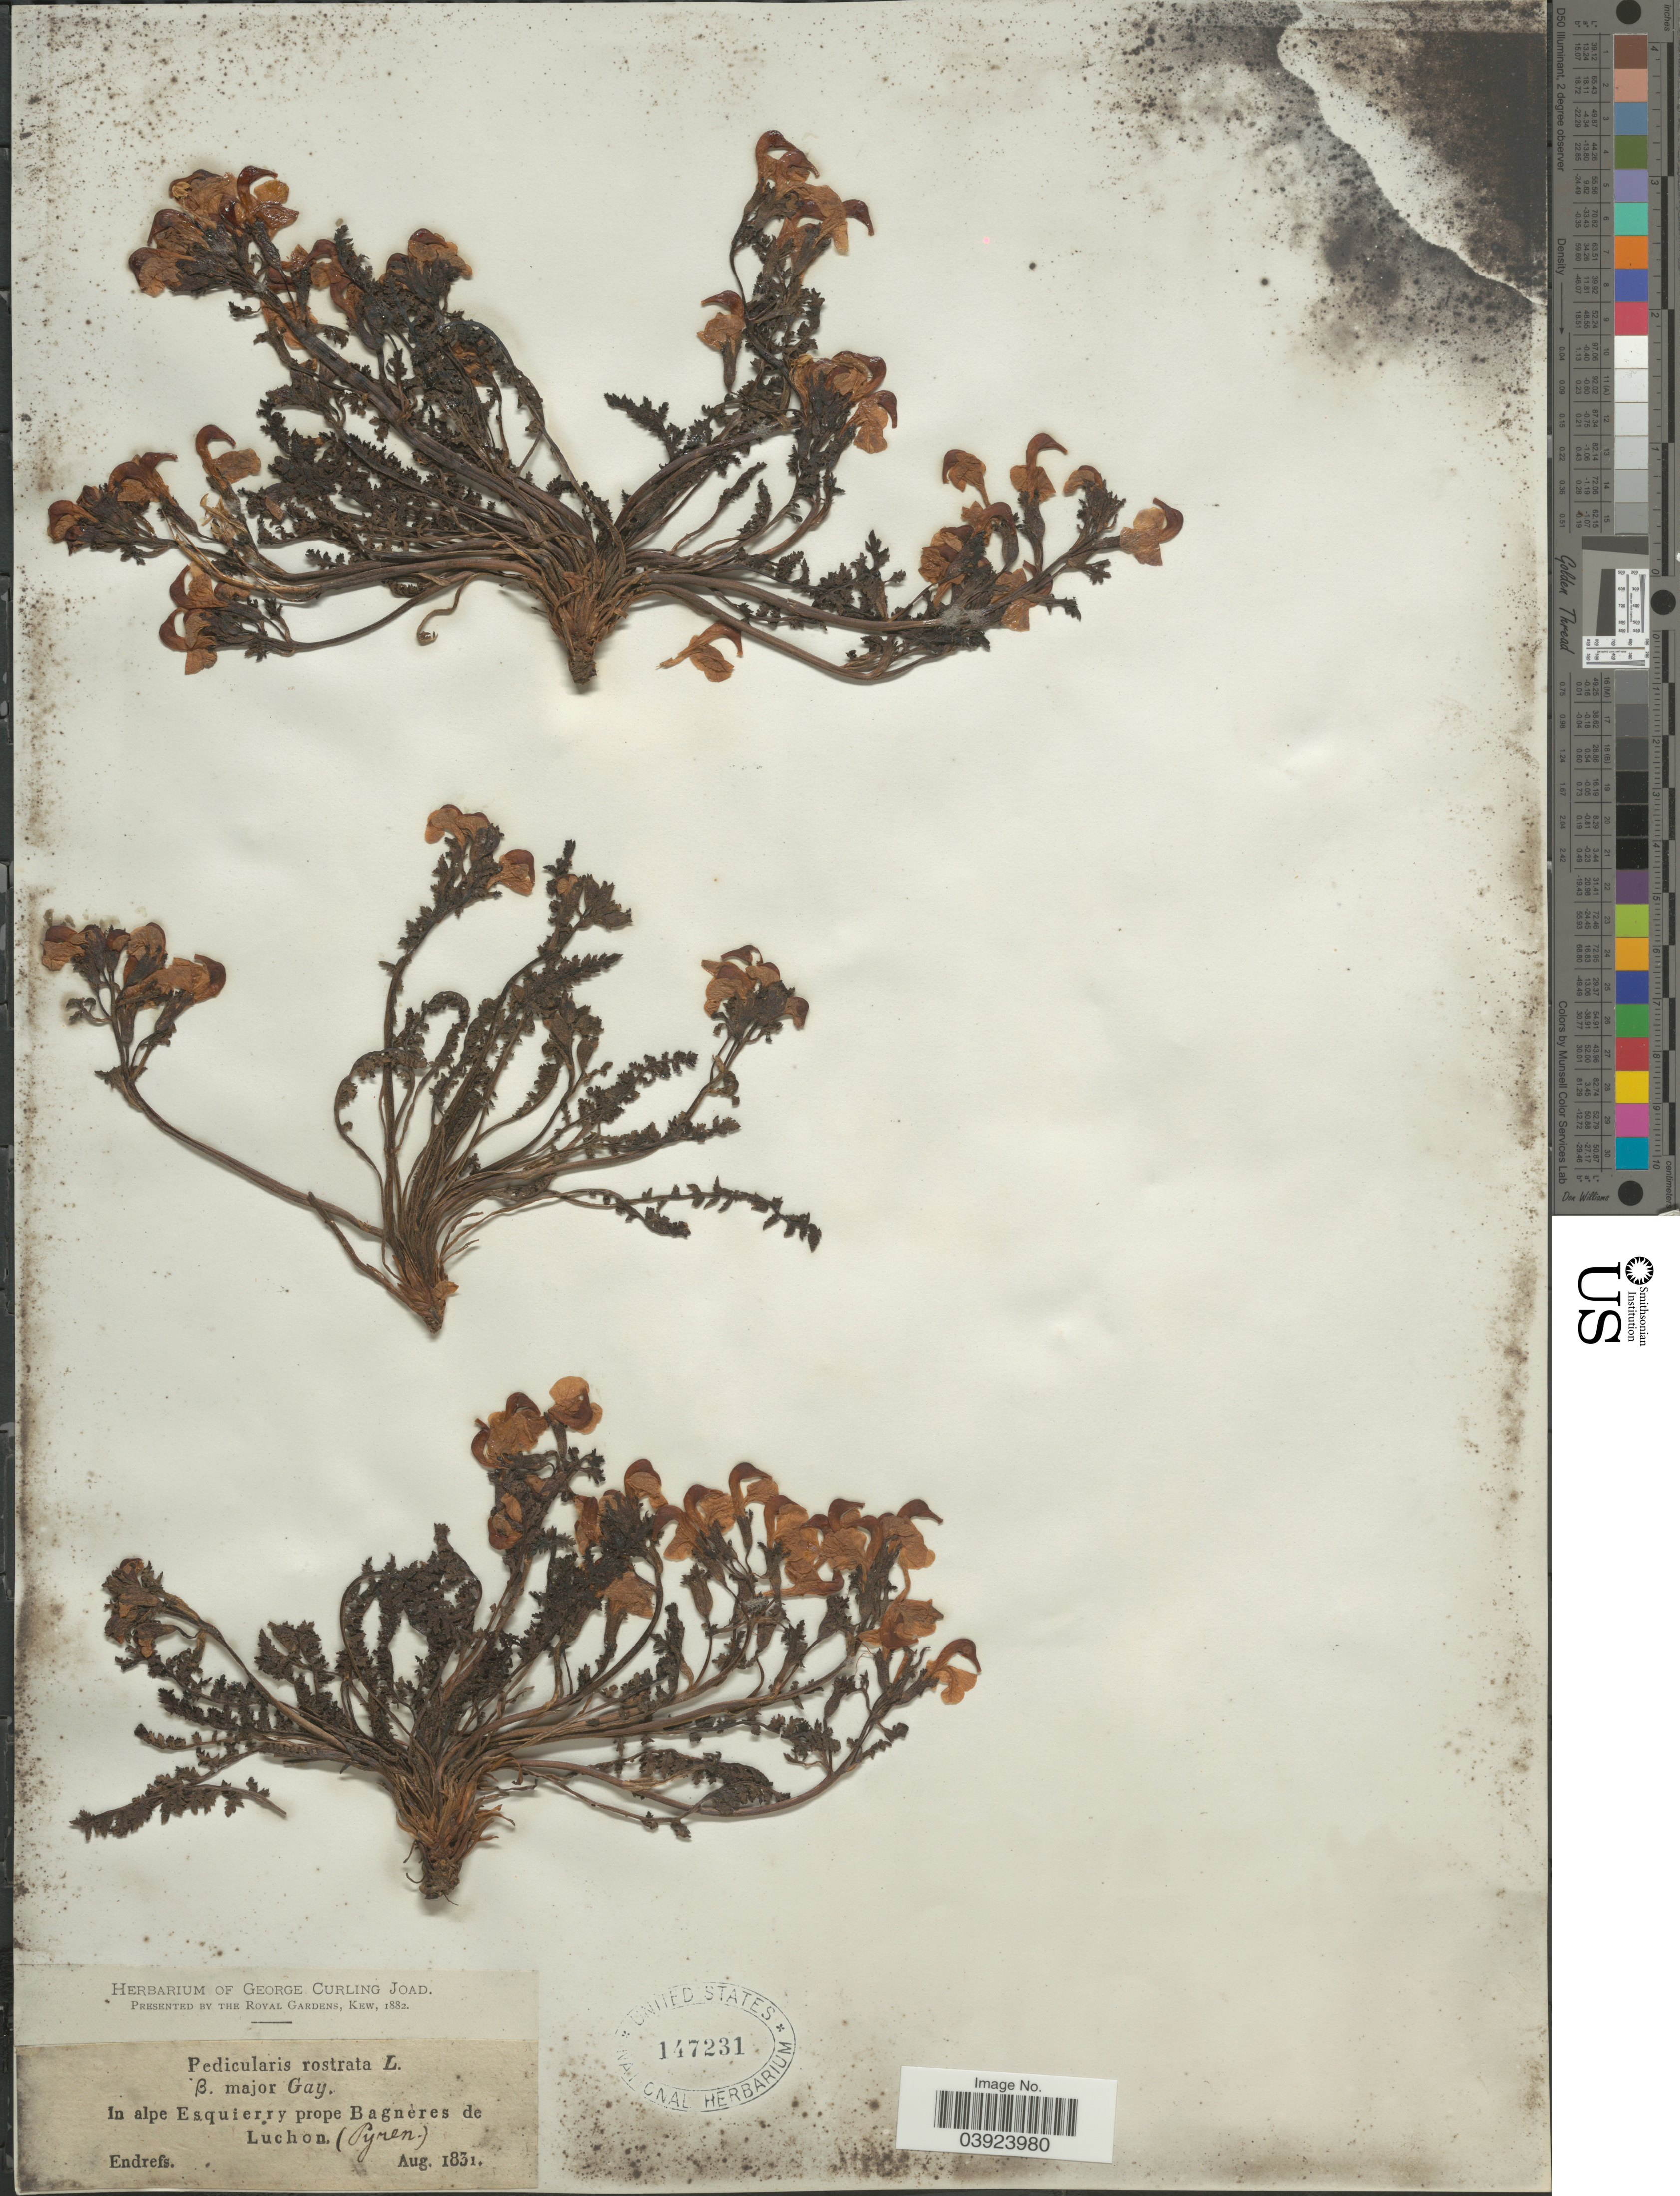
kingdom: Plantae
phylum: Tracheophyta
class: Magnoliopsida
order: Lamiales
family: Orobanchaceae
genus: Pedicularis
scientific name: Pedicularis rostrata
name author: Jacq.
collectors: Endrefs, --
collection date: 1831-08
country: France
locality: In alpe Esquierry prope Bagnères de Luchon. (Pyren.).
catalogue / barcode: US 147231